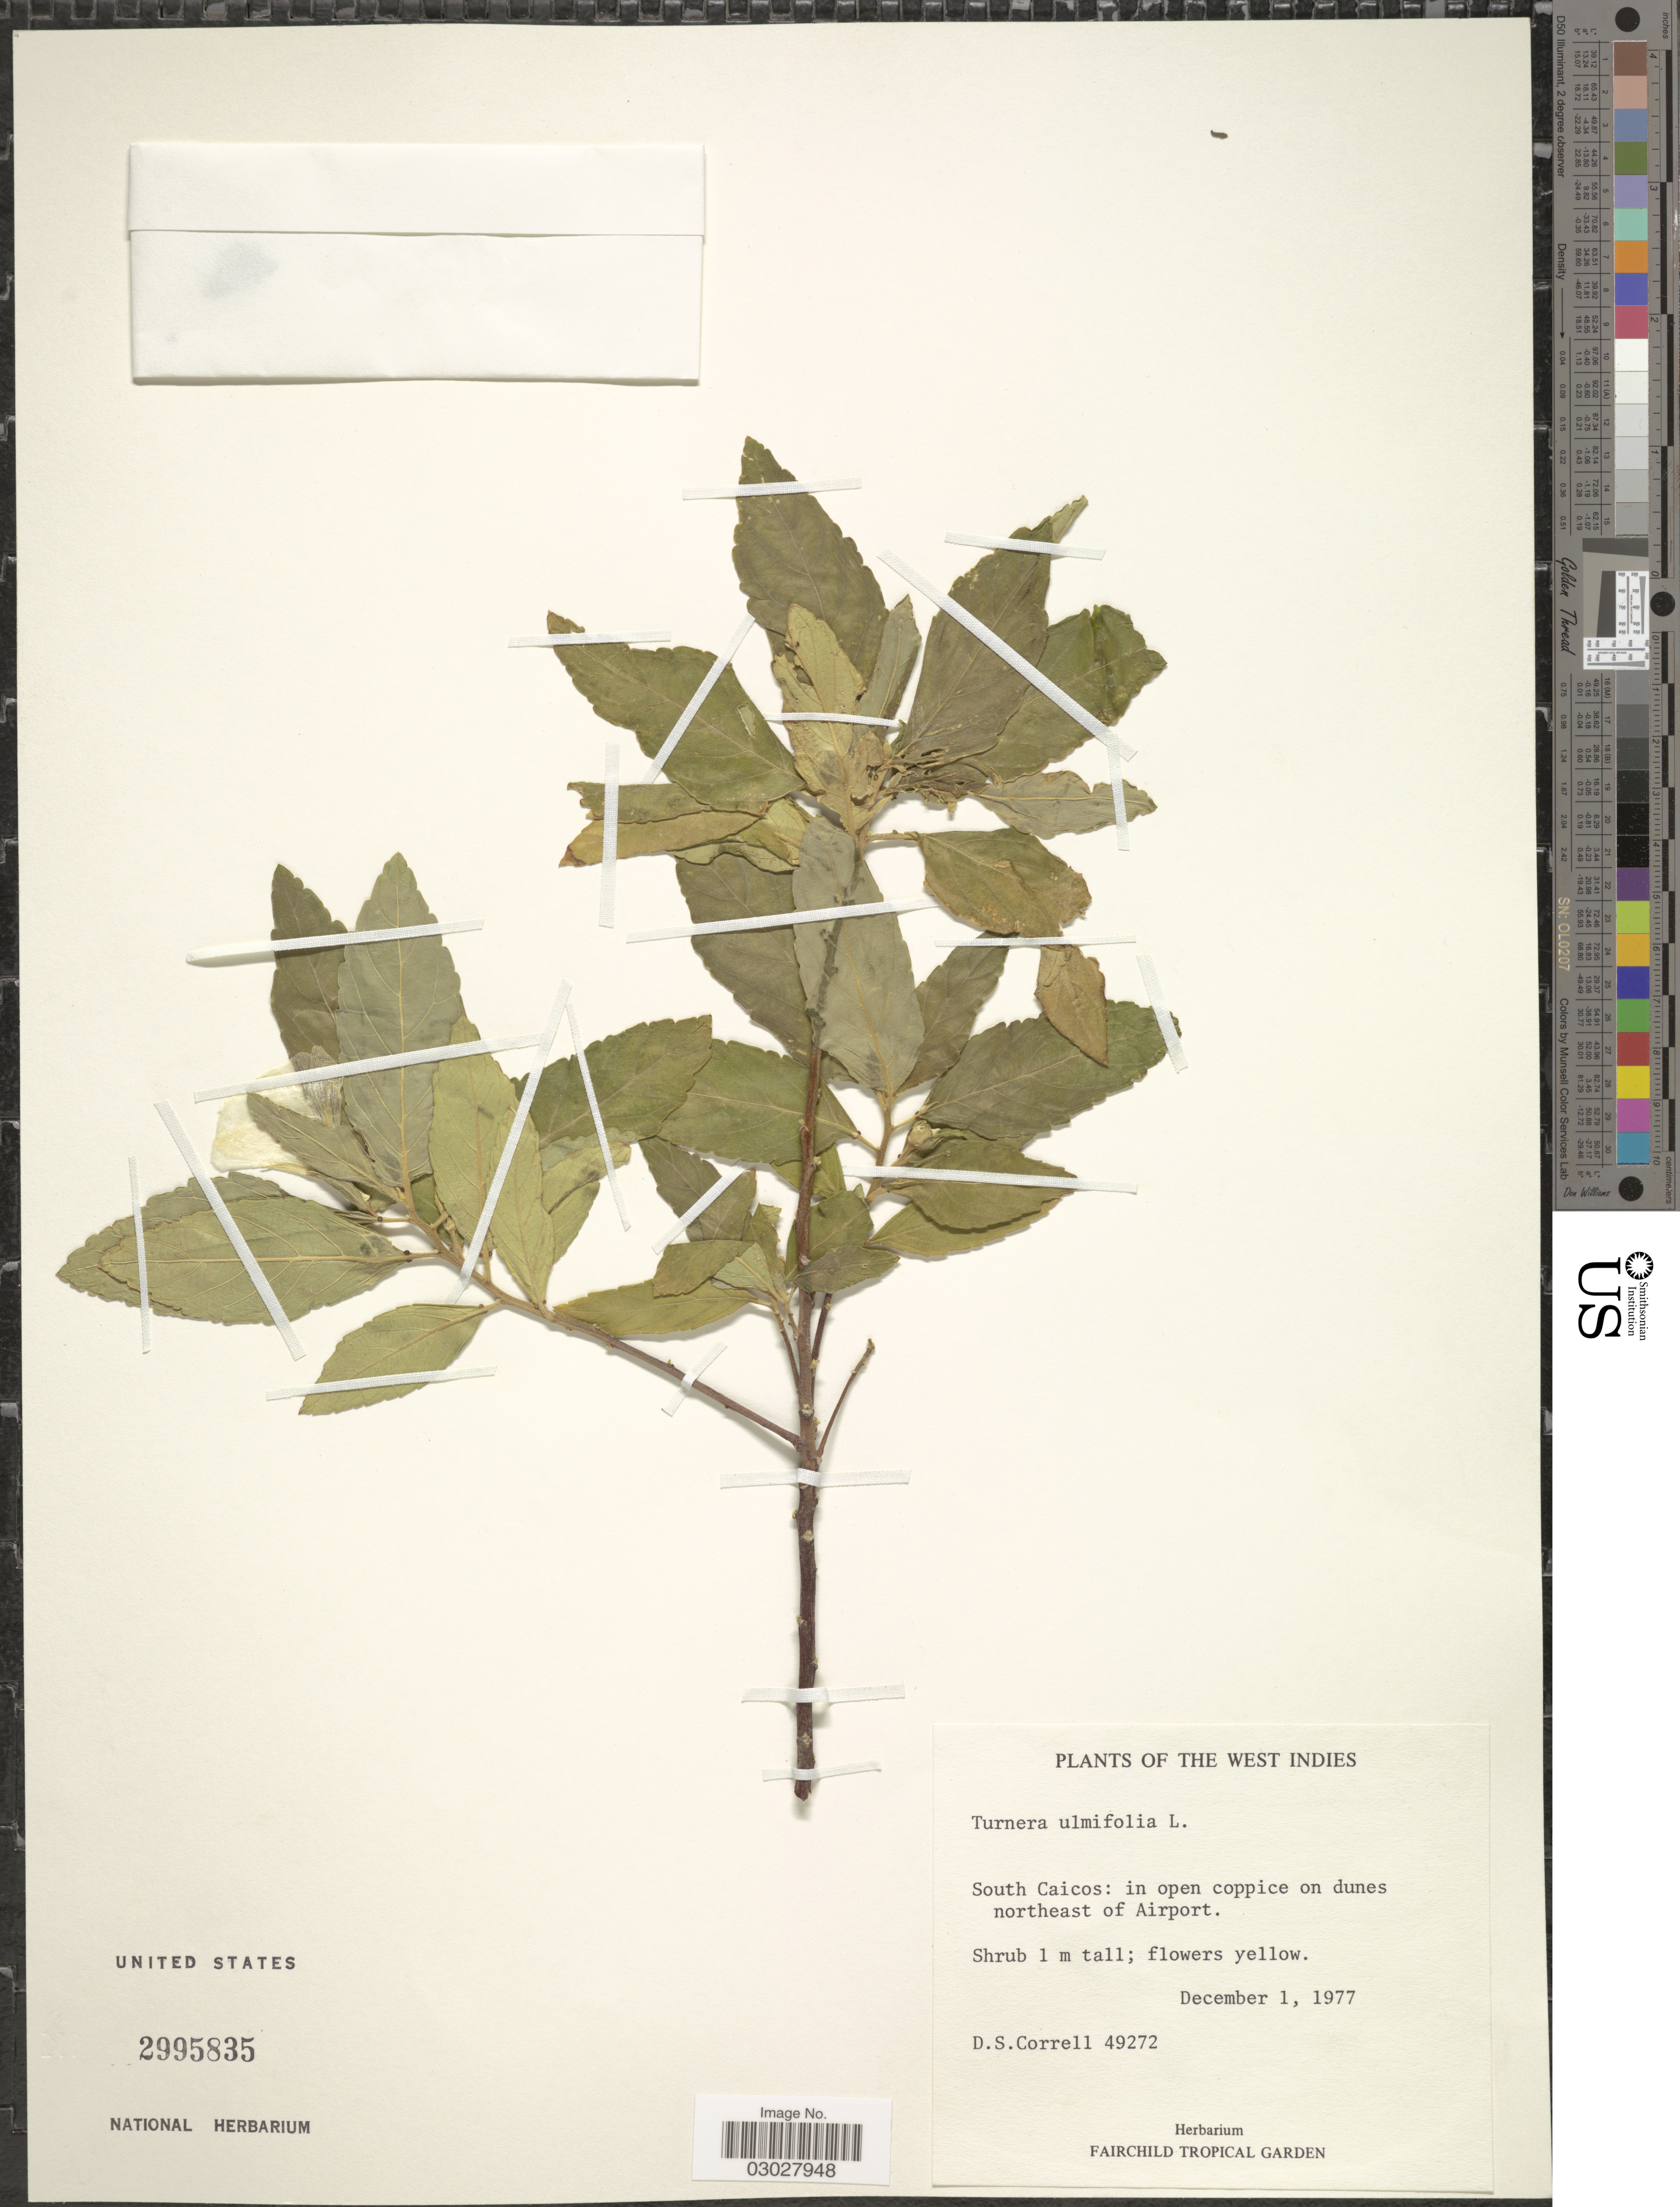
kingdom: Plantae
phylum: Tracheophyta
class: Magnoliopsida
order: Malpighiales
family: Turneraceae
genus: Turnera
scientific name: Turnera ulmifolia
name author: L.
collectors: D. S. Correll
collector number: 49272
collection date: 1977-12-01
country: Turks and Caicos Islands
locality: South Caicos: in open coppice on dunes northeast of Airport.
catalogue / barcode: US 2995835